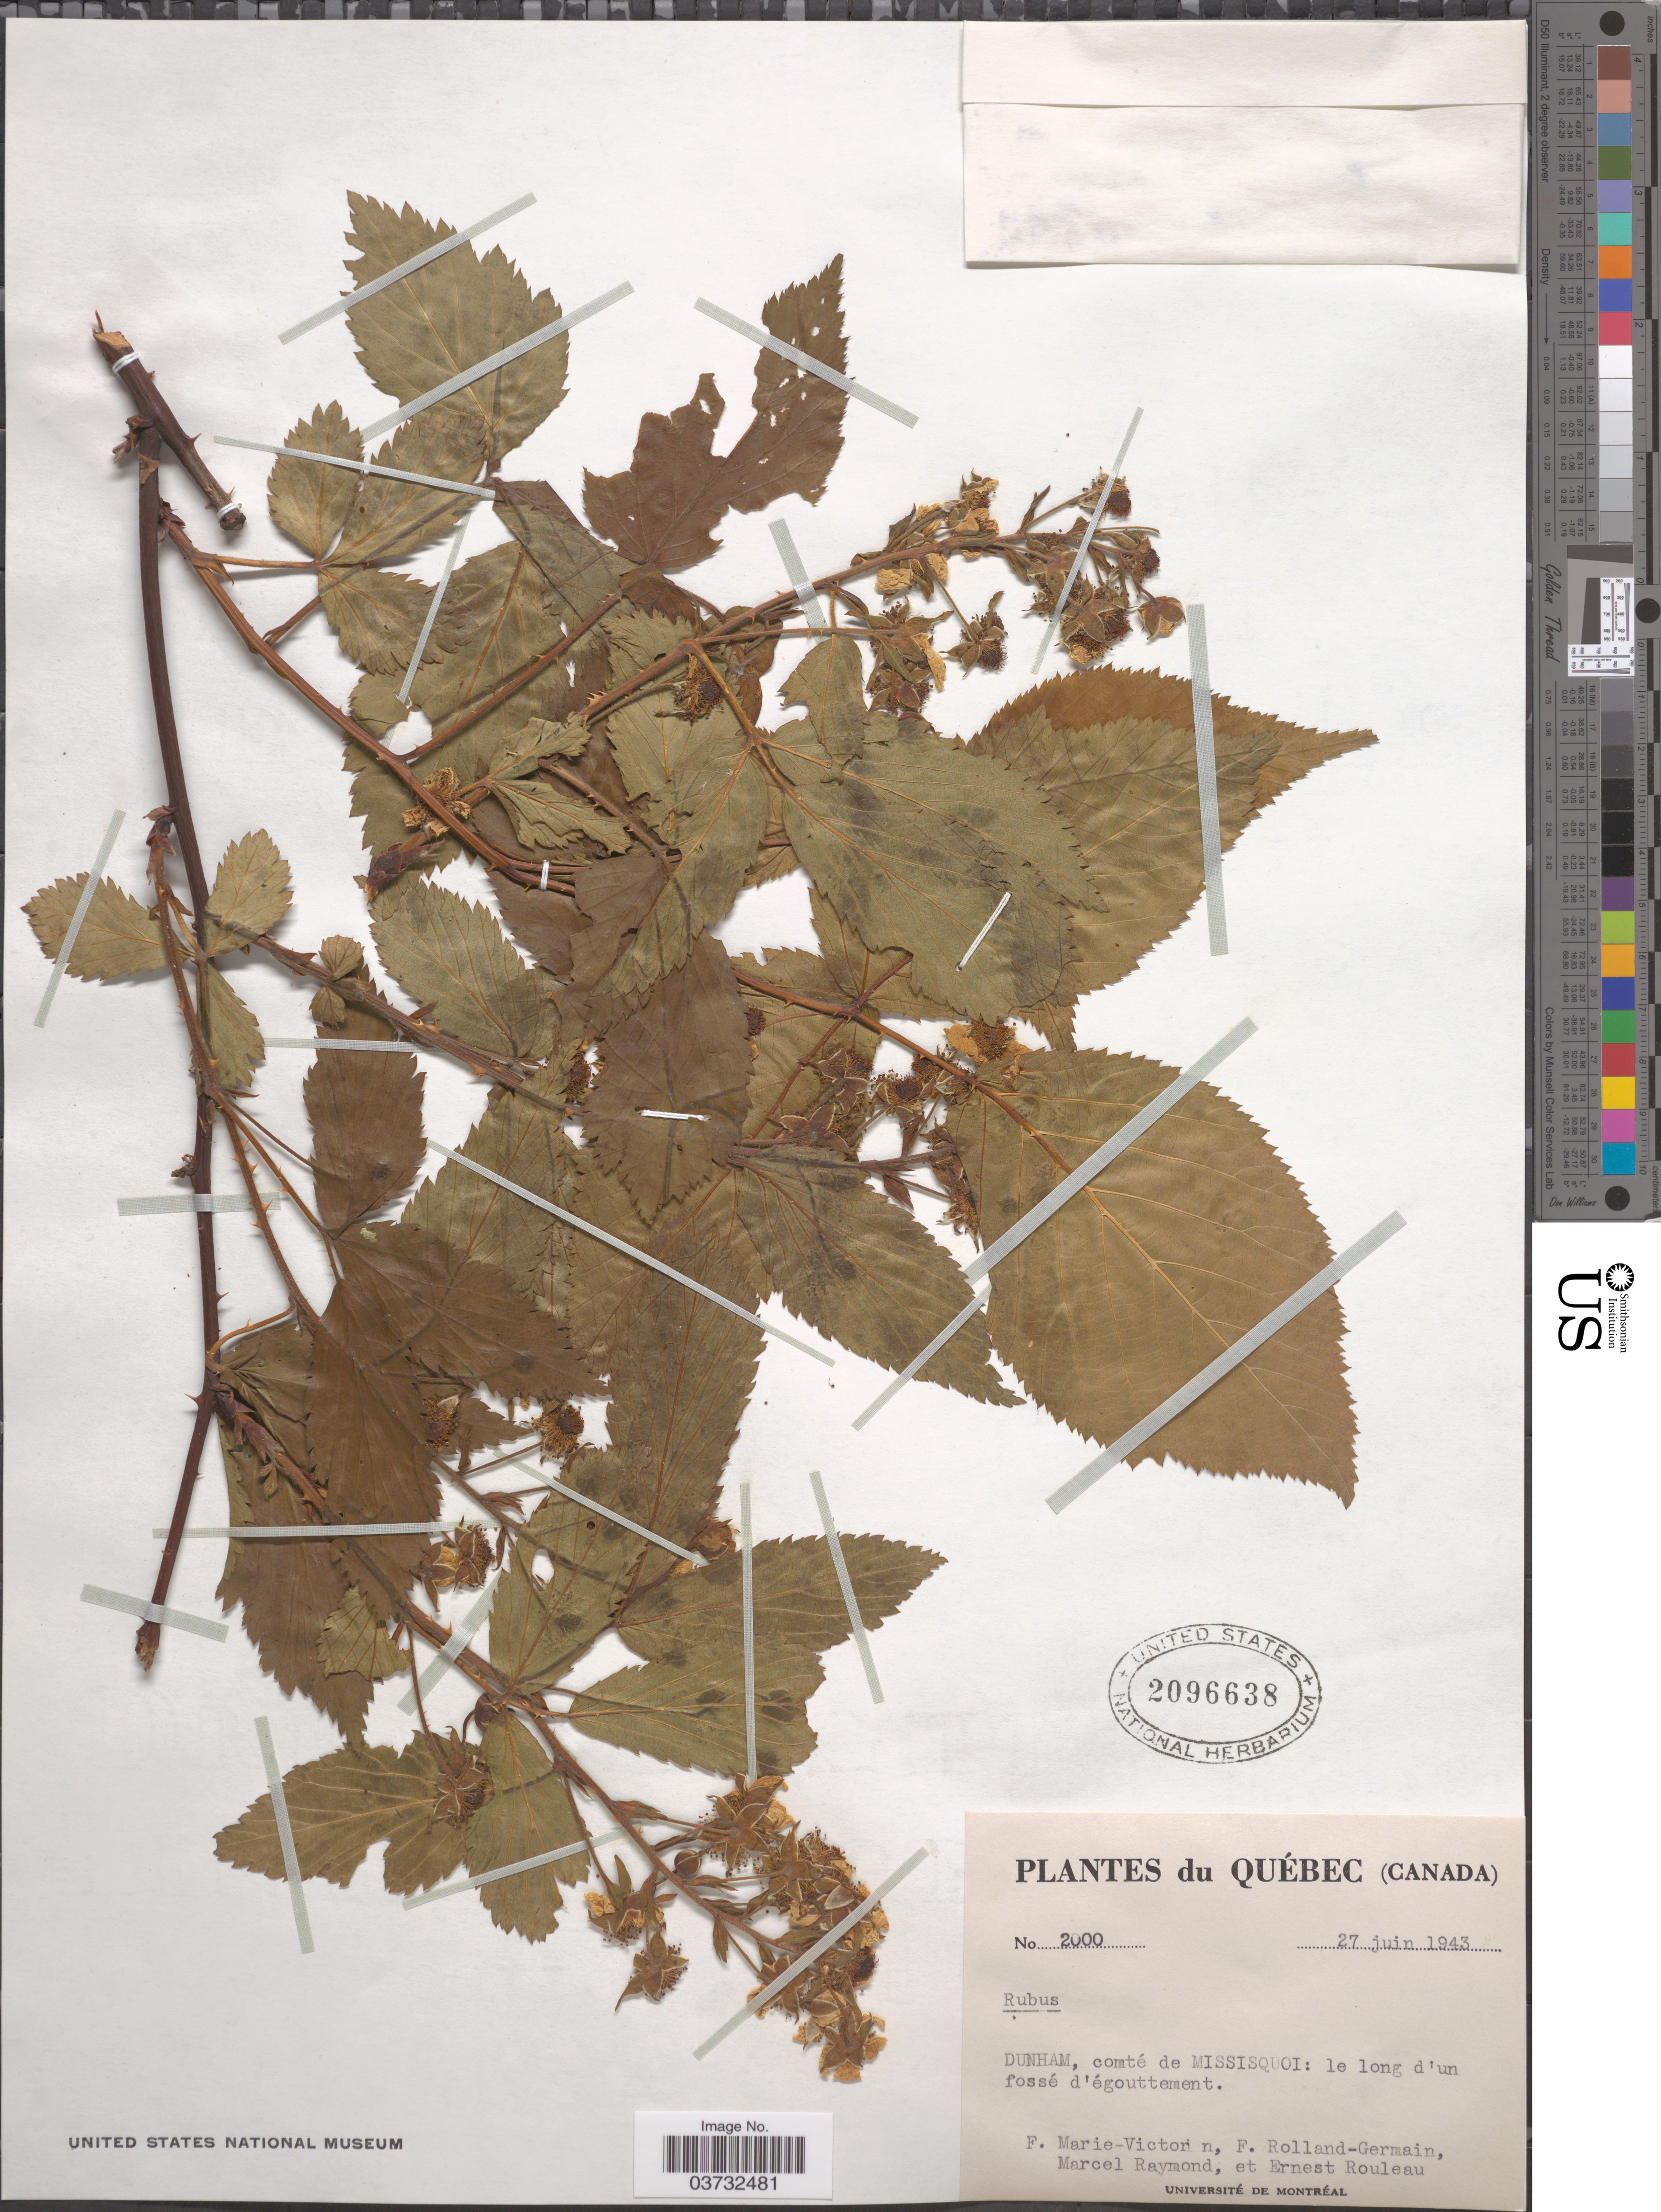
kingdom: Plantae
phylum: Tracheophyta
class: Magnoliopsida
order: Rosales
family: Rosaceae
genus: Rubus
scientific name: Rubus sp.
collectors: F. Marie-Victorin, Rolland-Germain, M. Raymond & J. Rouleau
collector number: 2000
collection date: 1943-06-27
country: Canada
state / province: Quebec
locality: Québec. Dunham, comté de Missisquoi: le long d 'un fossé d'égouttement.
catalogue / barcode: US 2096638